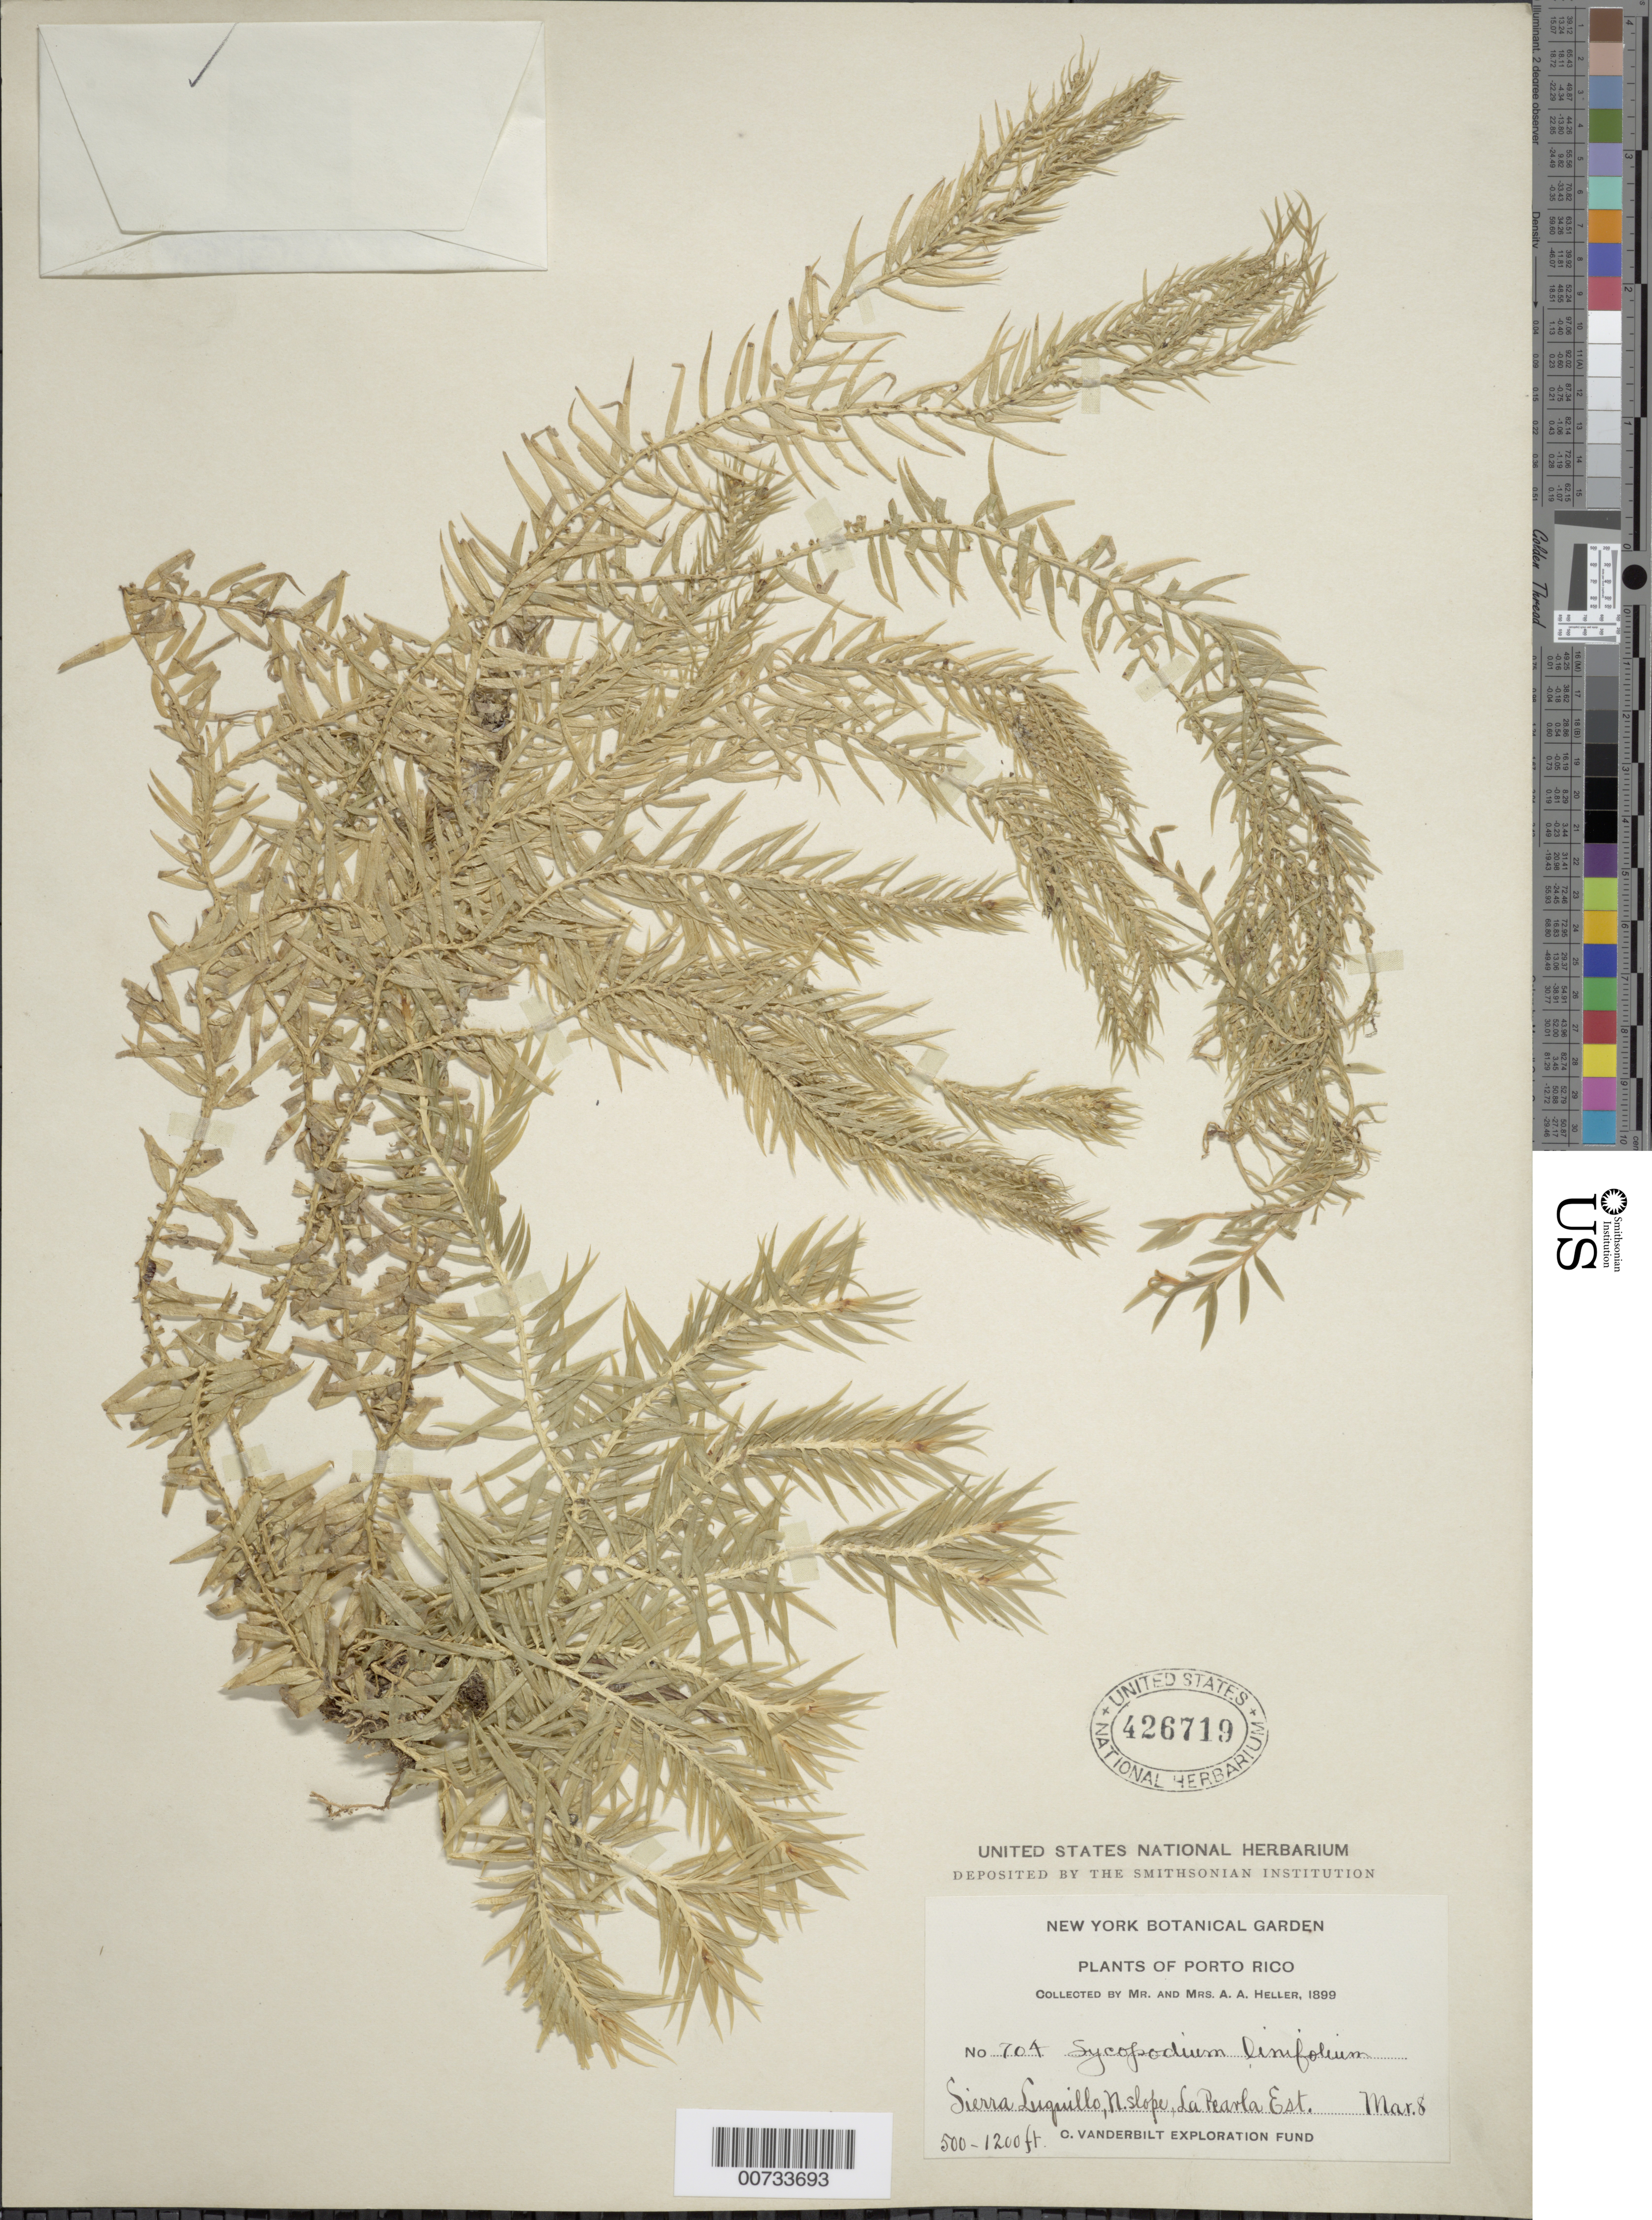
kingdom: Plantae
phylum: Tracheophyta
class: Lycopodiopsida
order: Lycopodiales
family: Lycopodiaceae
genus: Phlegmariurus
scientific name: Phlegmariurus linifolius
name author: (L.) B. Øllg.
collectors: A. A. Heller & E. G. Heller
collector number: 704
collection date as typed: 08 Mar 1899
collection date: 1899-03-08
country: Puerto Rico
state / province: Luquillo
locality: Sierra Luquillo, N slope, La Pearla Est.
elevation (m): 152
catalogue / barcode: US 426719